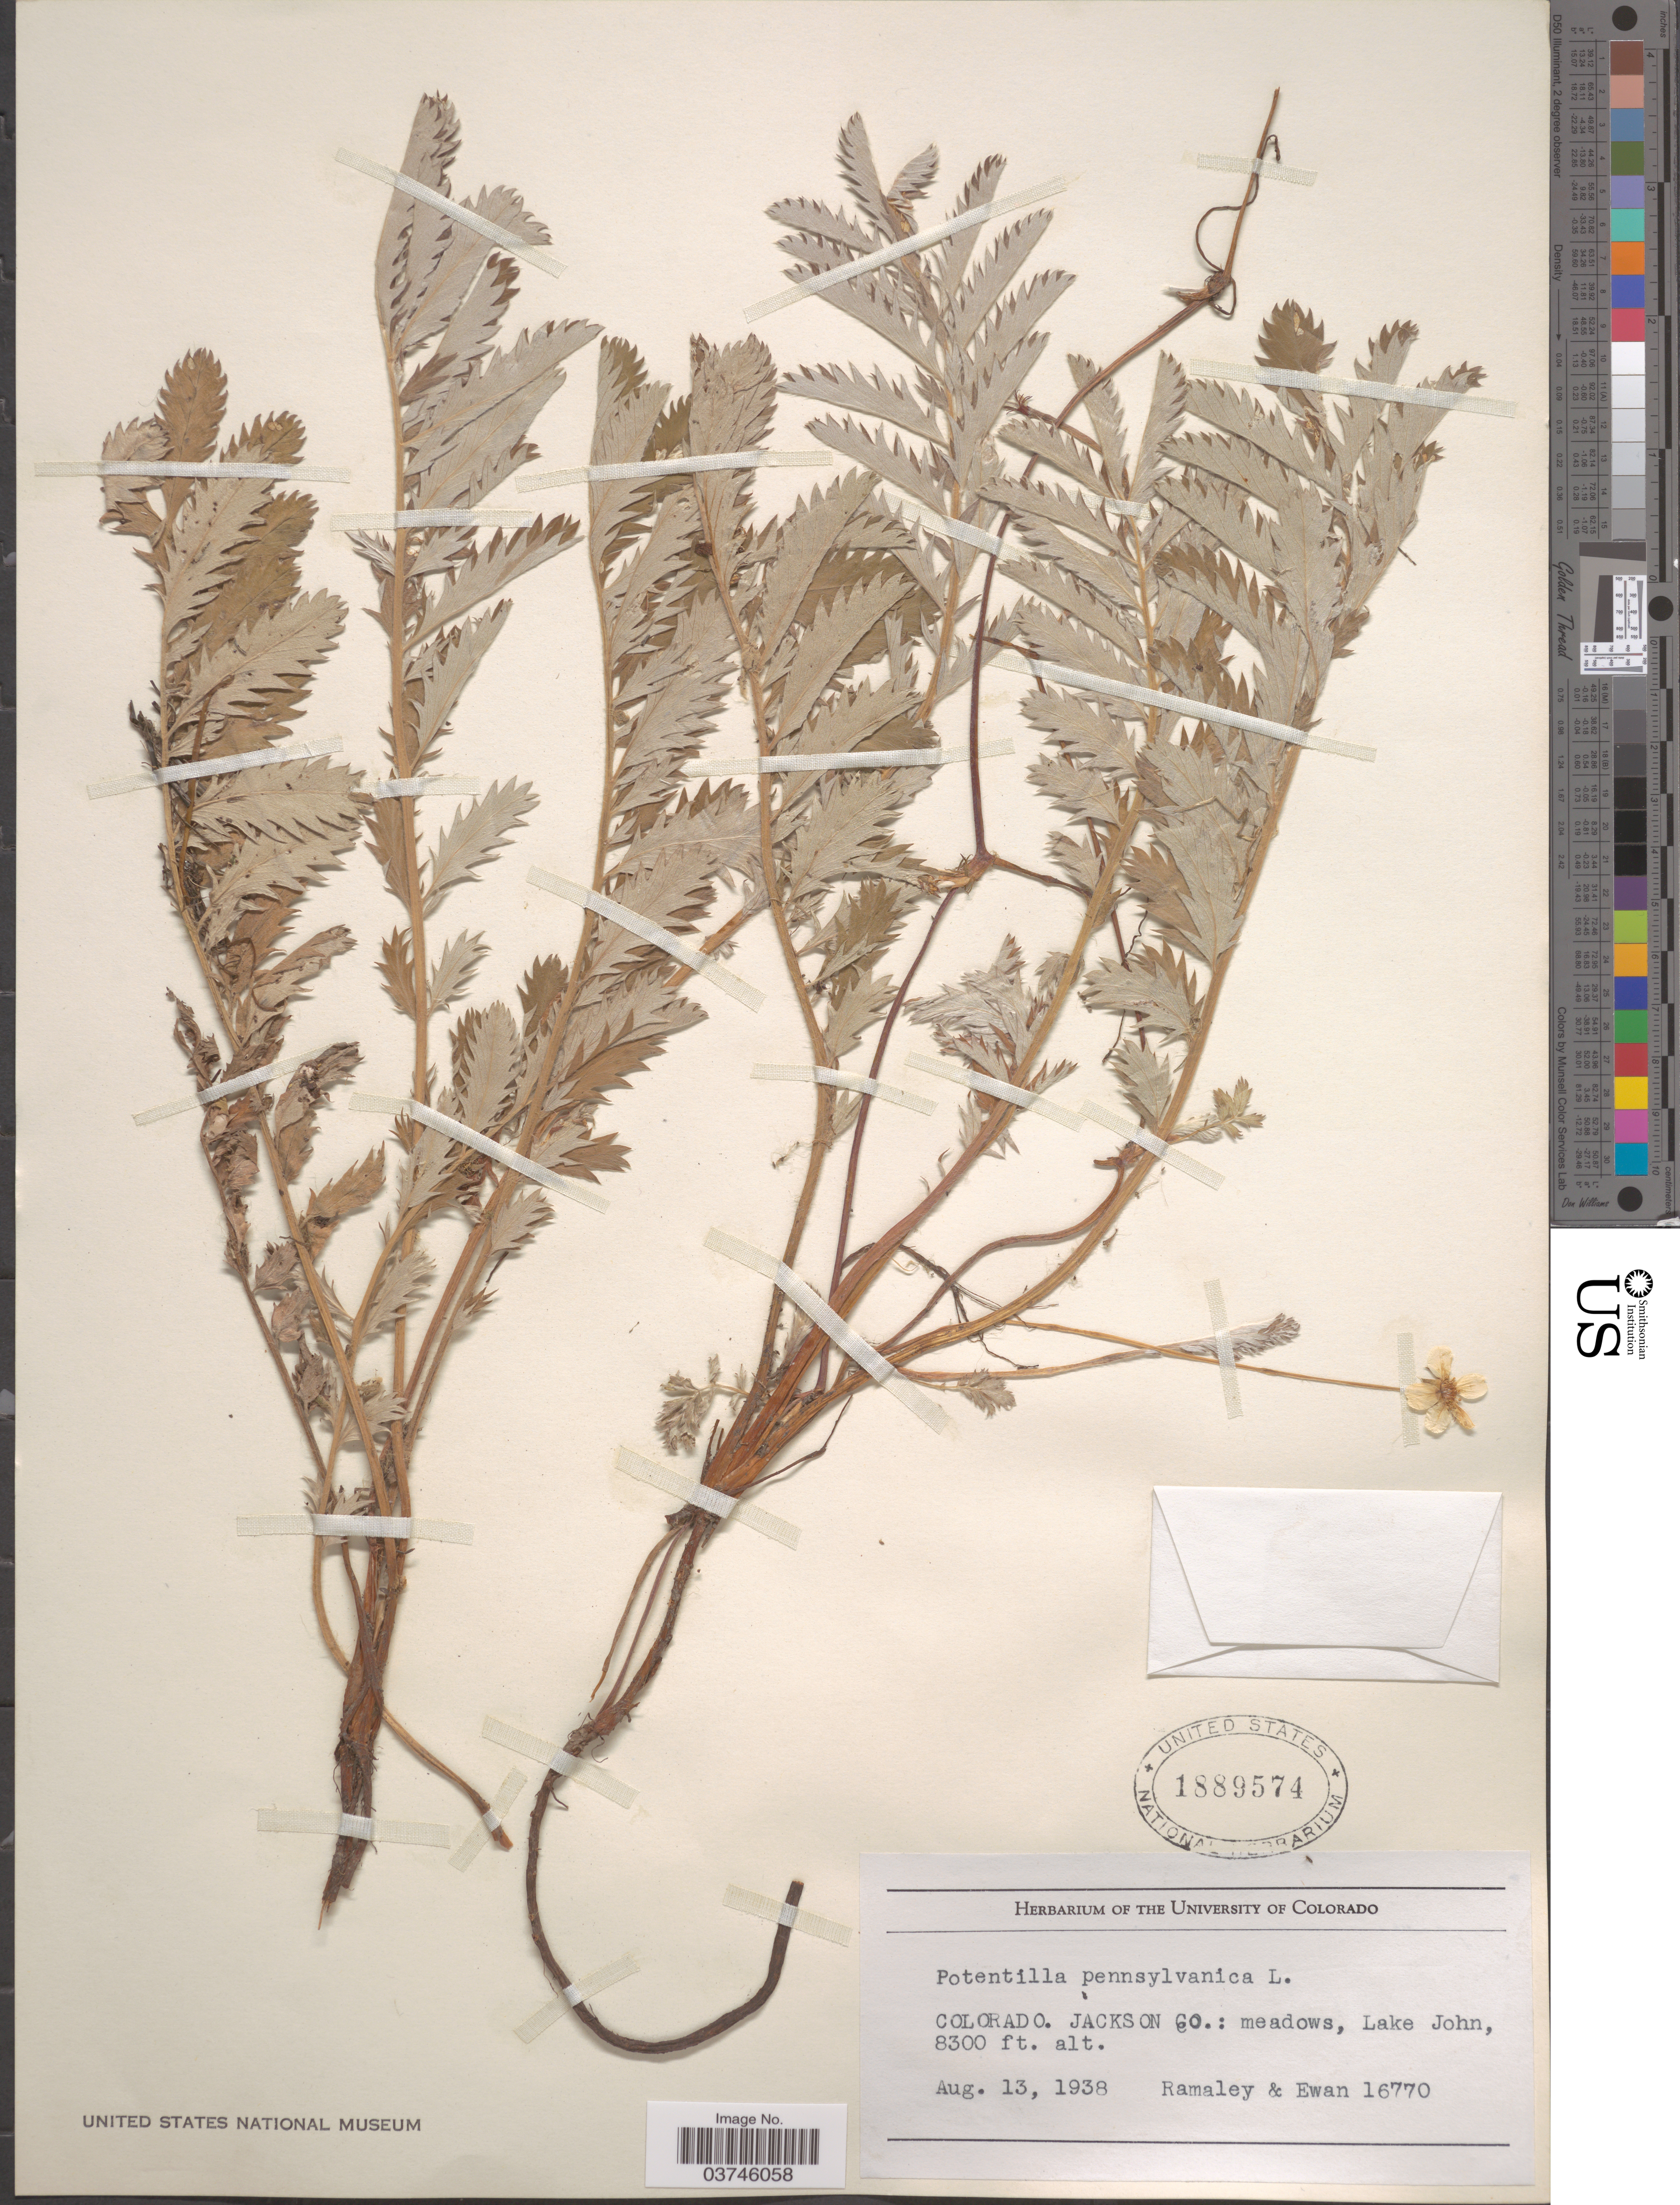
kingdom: Plantae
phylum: Tracheophyta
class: Magnoliopsida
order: Rosales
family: Rosaceae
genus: Argentina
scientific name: Argentina anserina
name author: (L.) Rydb.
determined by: Strong, Mark T., (BOT), Smithsonian Institution - National Museum of Natural History (UNITED STATES)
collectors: Ramaley & Ewan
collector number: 16770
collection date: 1938-08-13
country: United States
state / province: Colorado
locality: Jackson Co.: meadows, Lake John.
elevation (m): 2530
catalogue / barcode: US 1889574